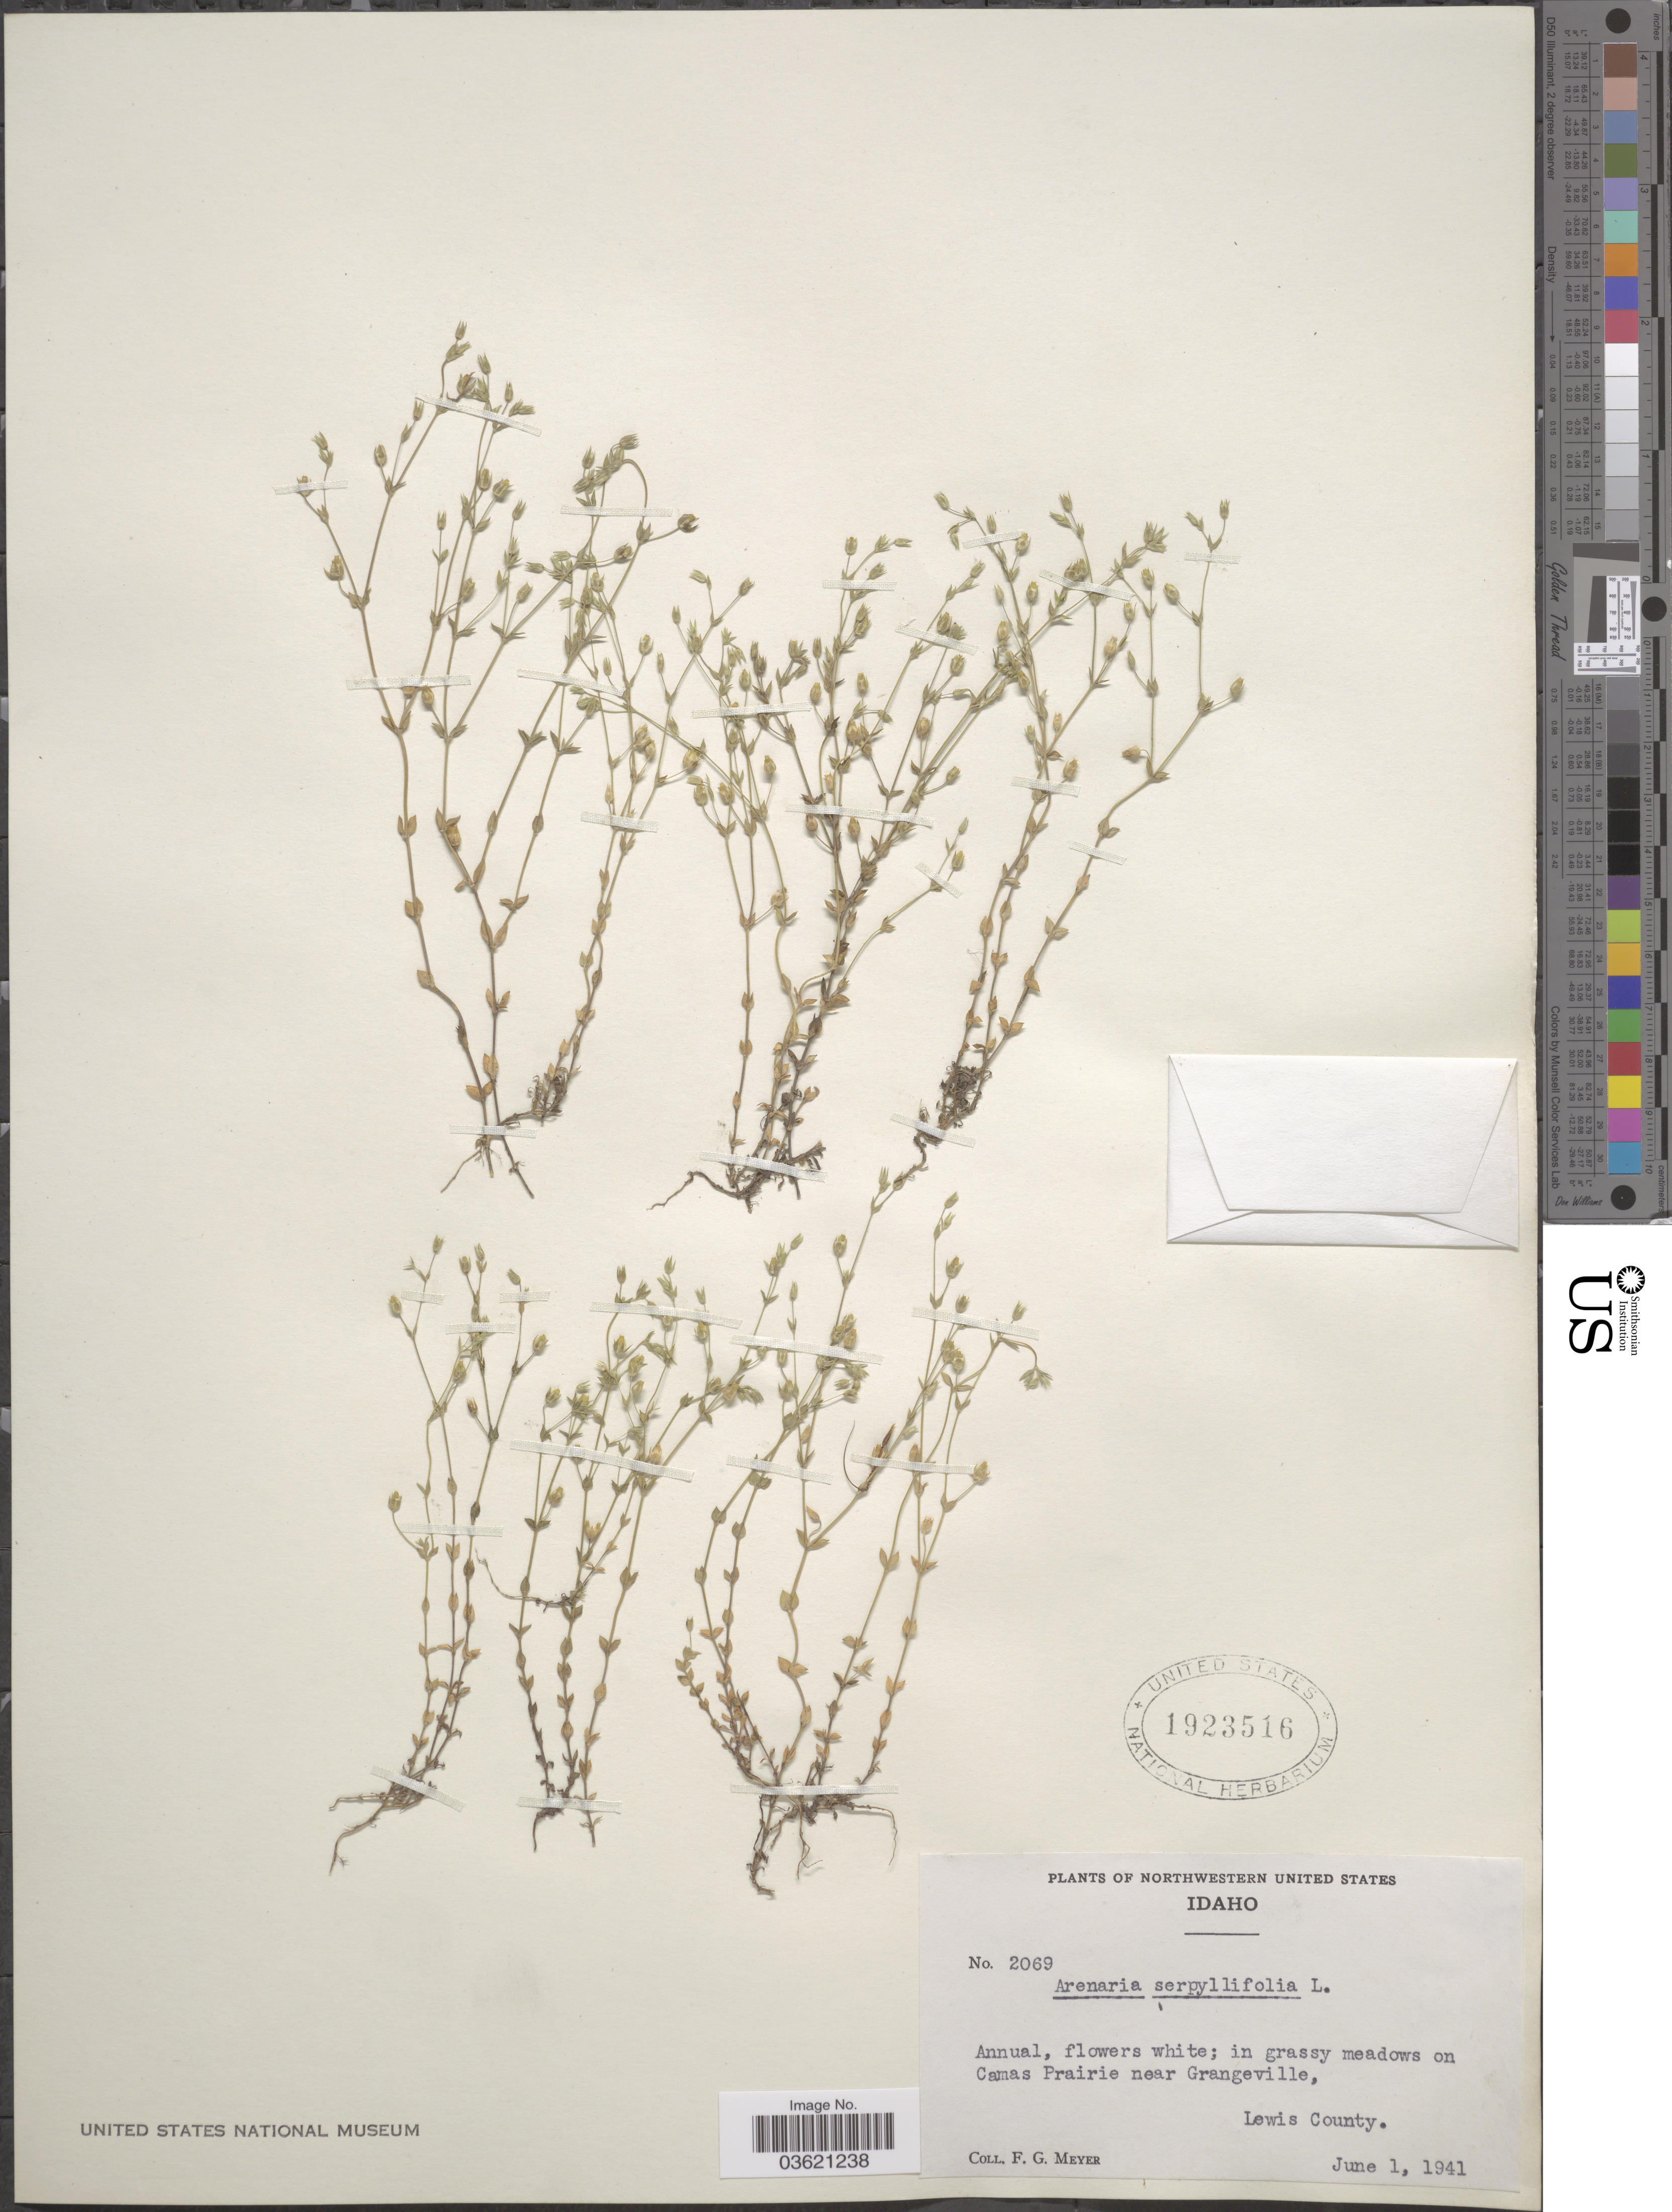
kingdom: Plantae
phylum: Tracheophyta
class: Magnoliopsida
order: Caryophyllales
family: Caryophyllaceae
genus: Arenaria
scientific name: Arenaria serpyllifolia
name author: L.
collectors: F. G. Meyer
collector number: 2069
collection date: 1941-06-01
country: United States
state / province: Idaho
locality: Northwestern United States. In grassy meadows on Camas Prairie near Grangeville, Lewis County.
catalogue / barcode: US 1923516